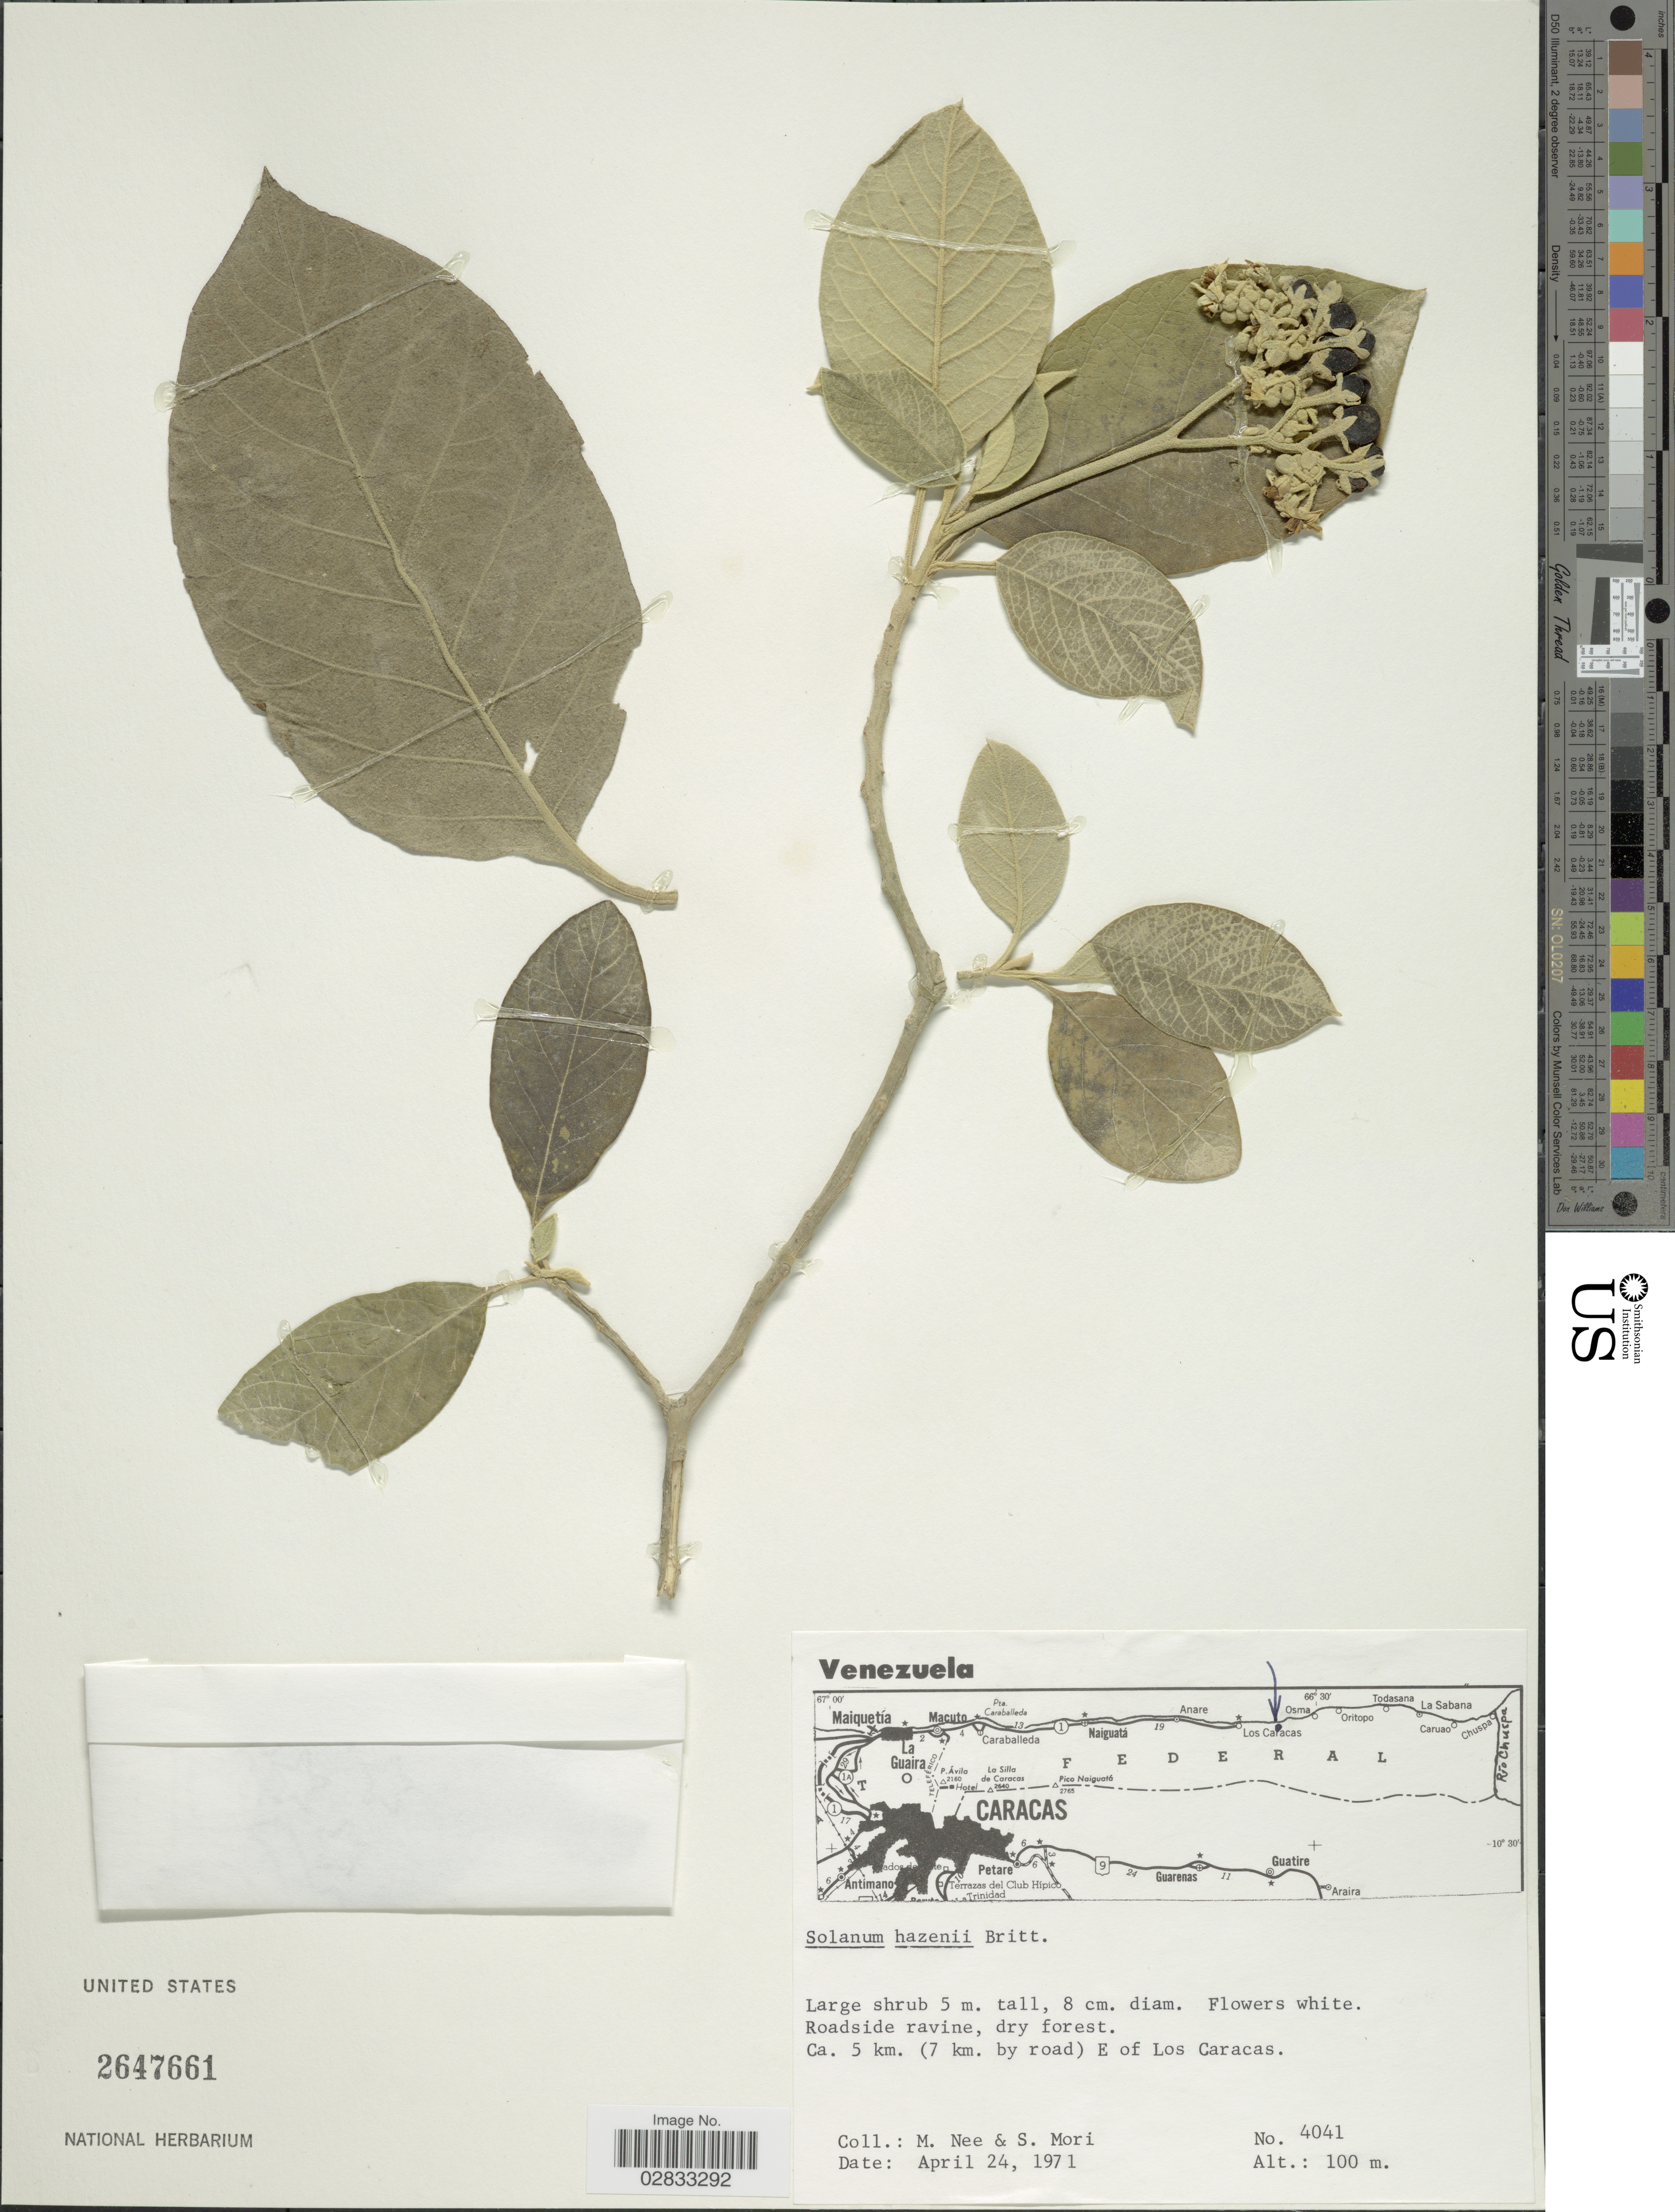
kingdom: Plantae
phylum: Tracheophyta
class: Magnoliopsida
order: Solanales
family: Solanaceae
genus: Solanum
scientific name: Solanum hazenii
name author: Britton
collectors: M. Nee & S. Mori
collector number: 4041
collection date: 1971-04-24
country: Venezuela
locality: Ca. 5 km. (7 km. by road) E of Los Caracas.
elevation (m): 100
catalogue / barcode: US 2647661